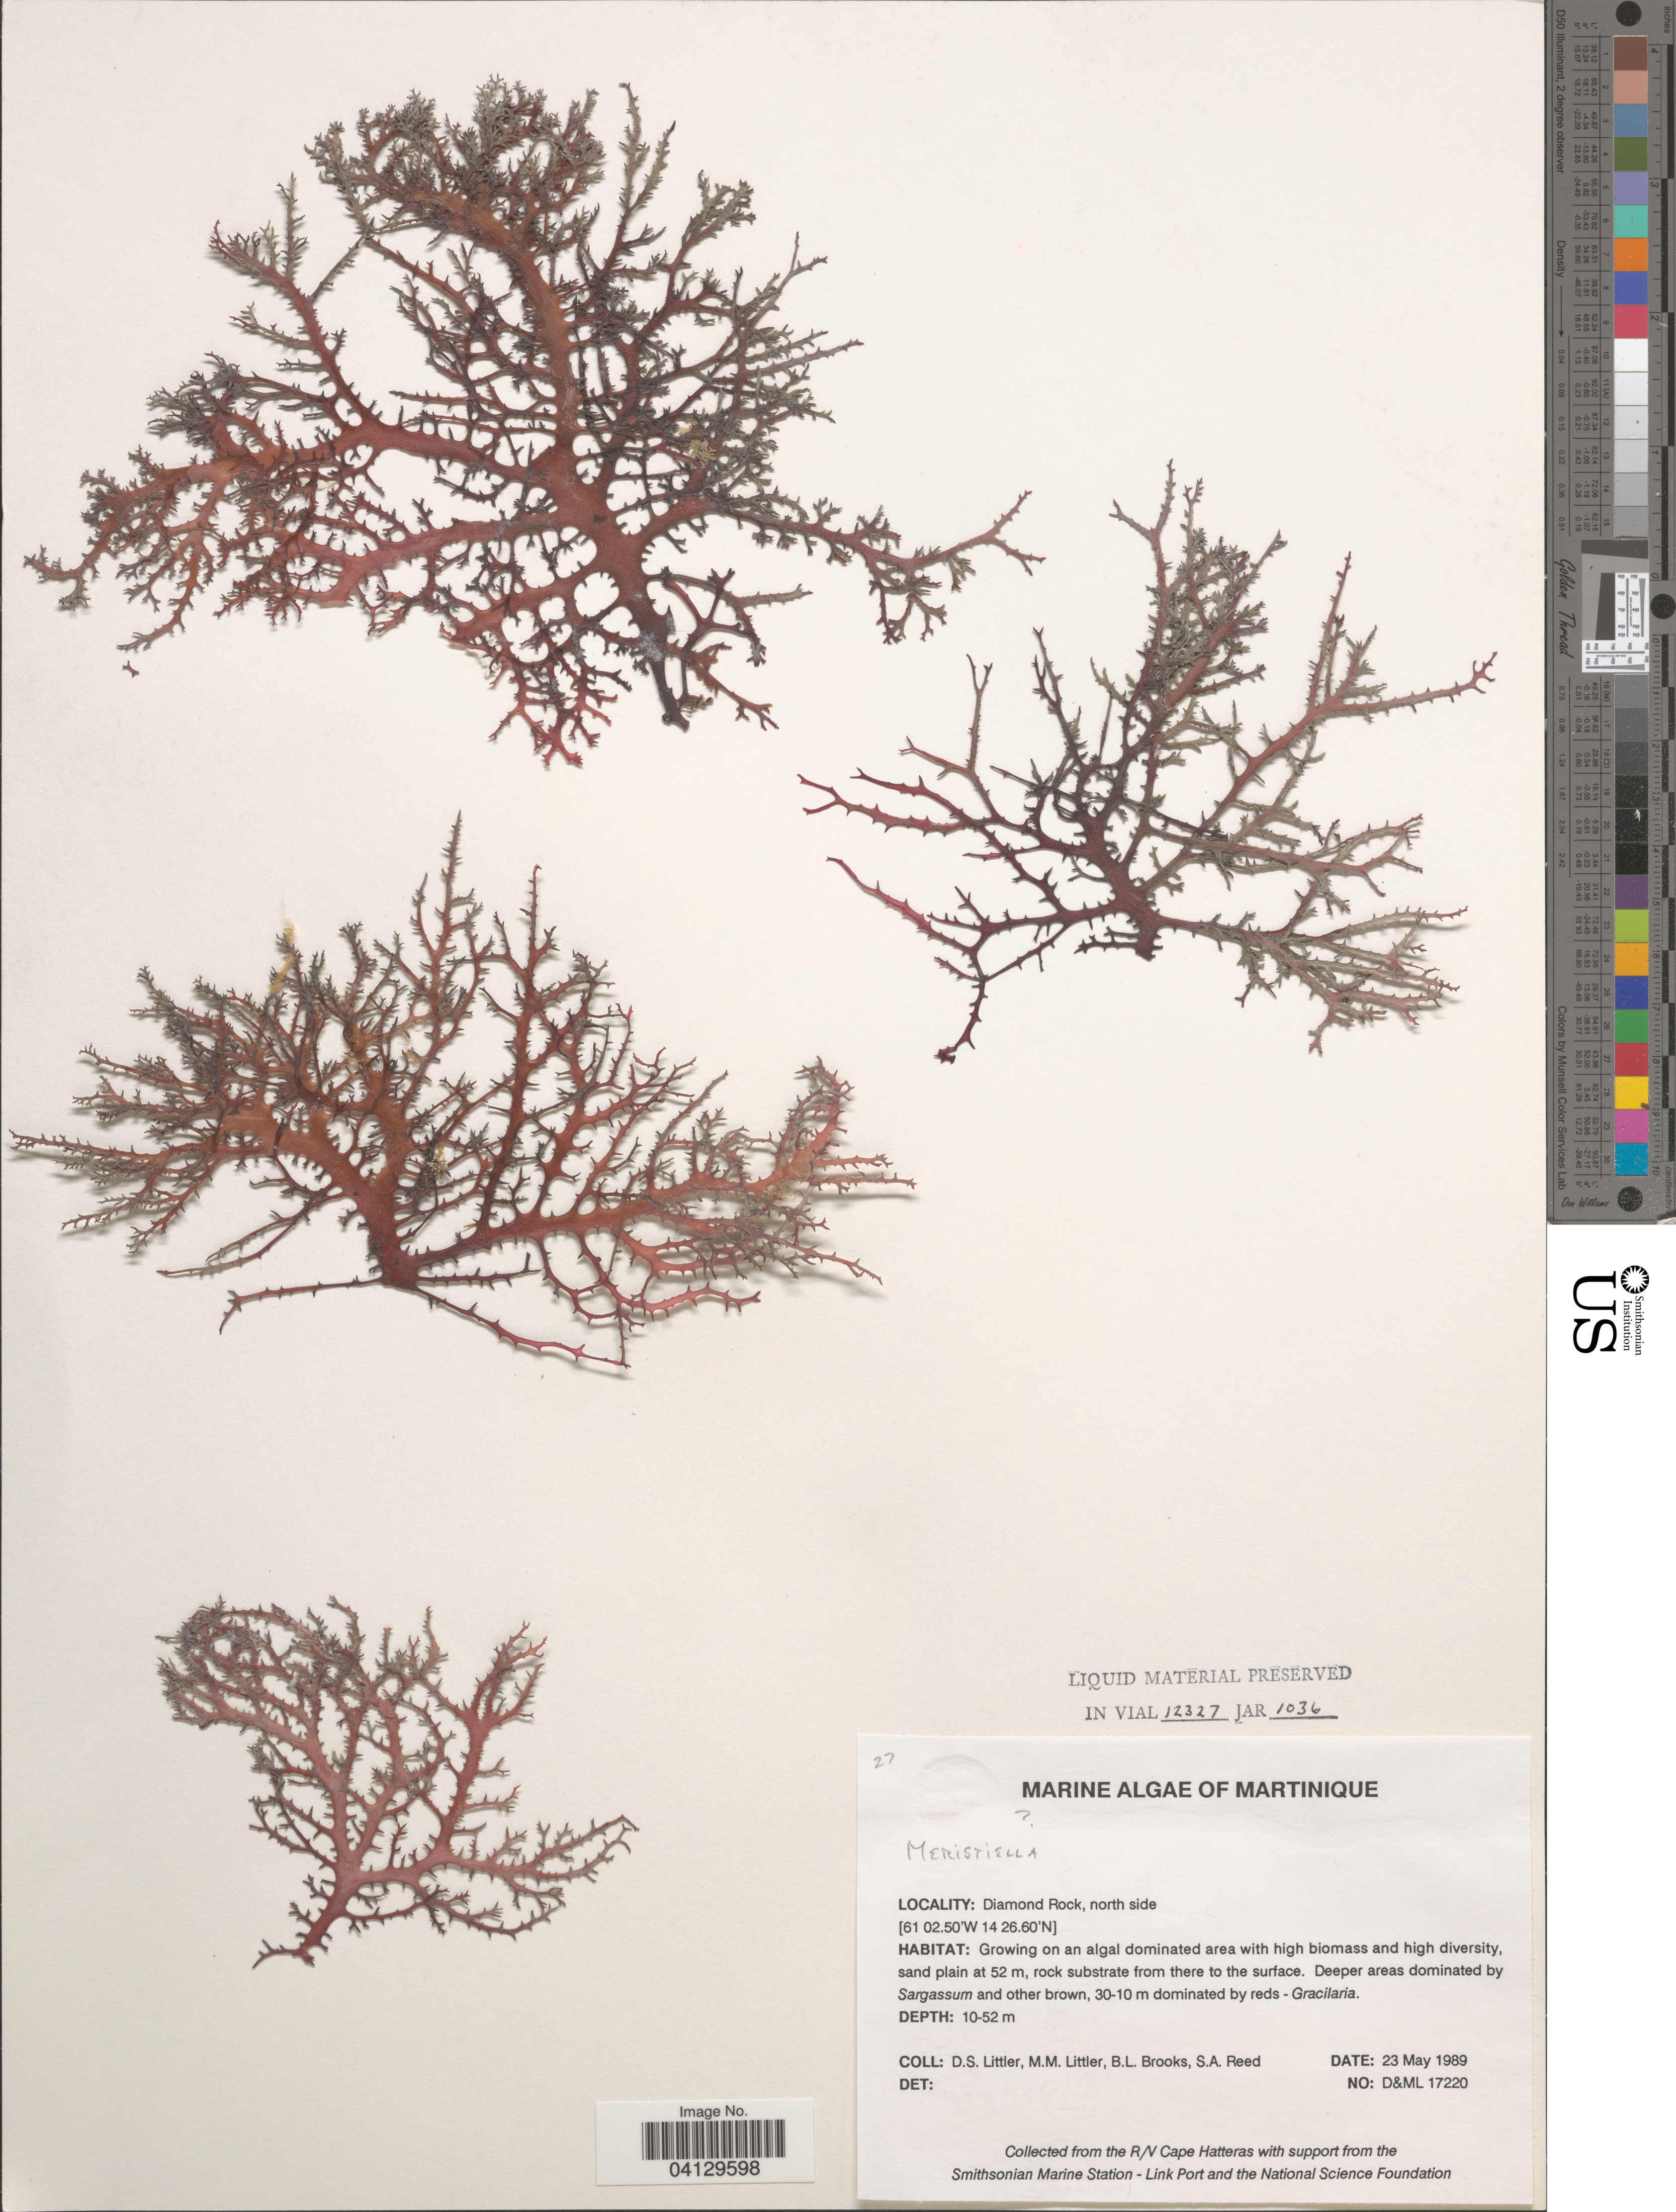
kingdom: Plantae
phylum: Rhodophyta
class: Florideophyceae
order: Gigartinales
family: Areschougiaceae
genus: Meristiella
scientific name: Meristiella sp.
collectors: D. S. Littler, B. Brooks & S. Reed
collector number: D&ML17220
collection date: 1989-05-23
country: Martinique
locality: Diamond Rock, north side.